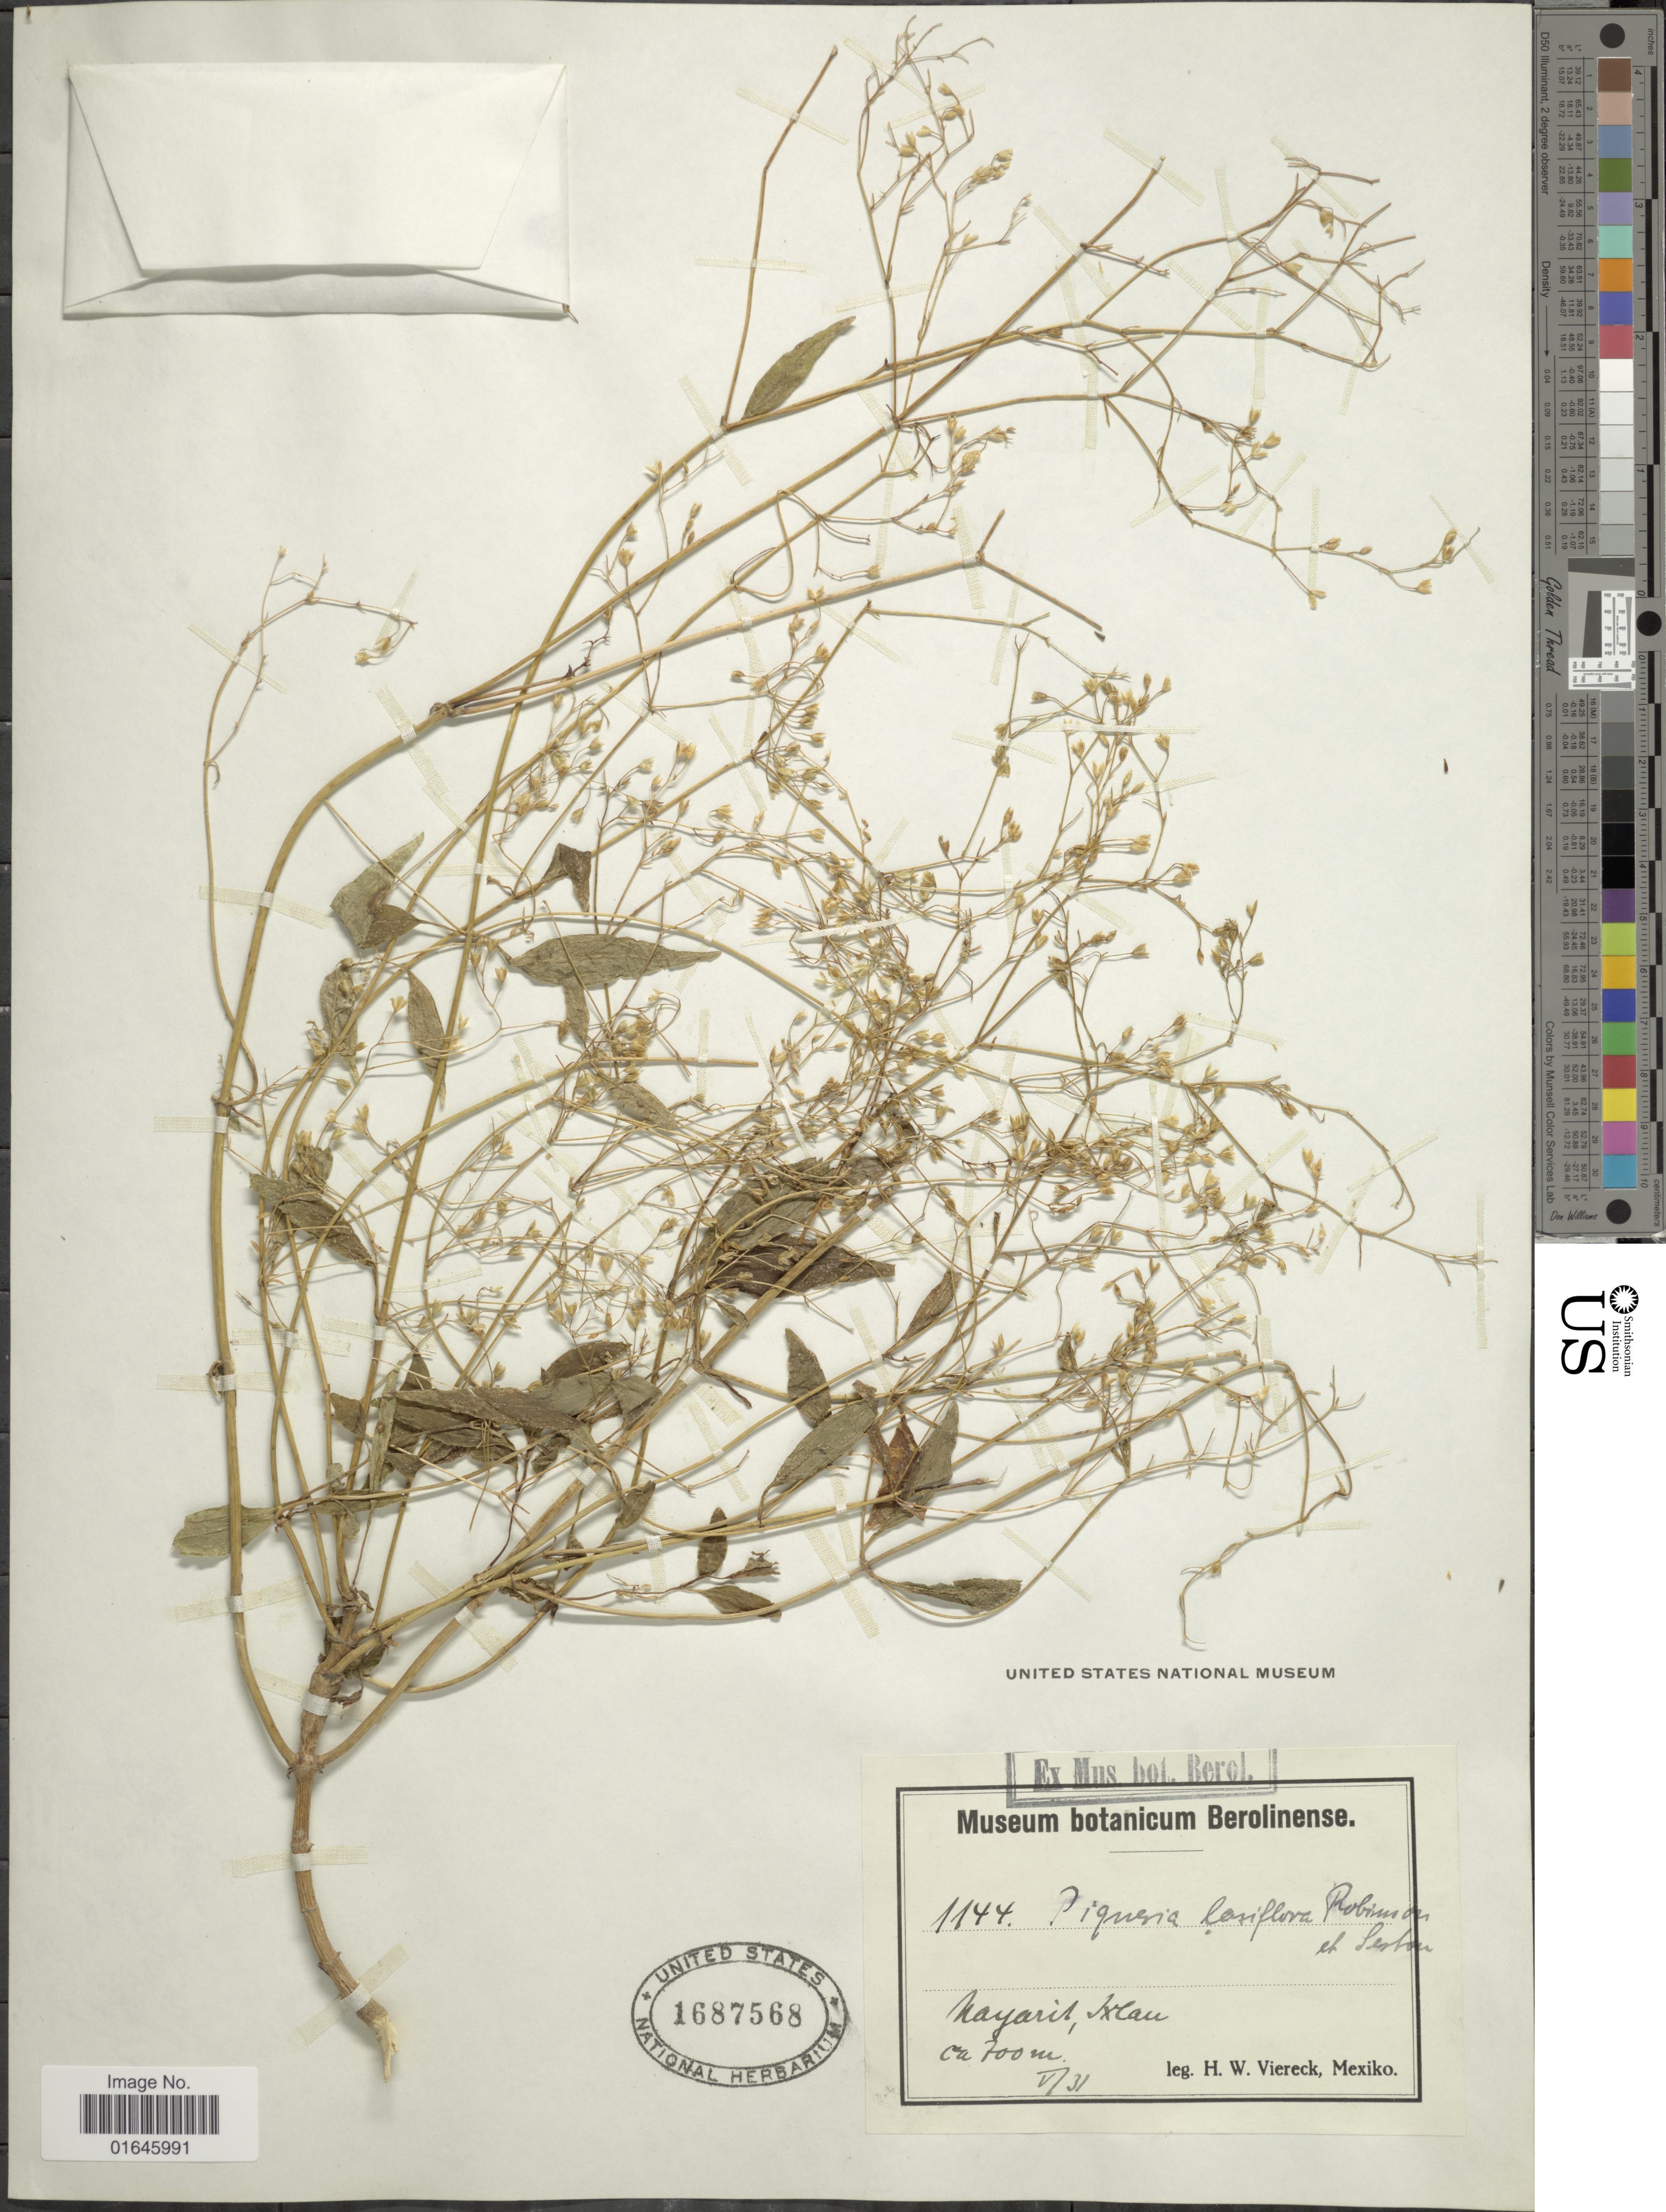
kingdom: Plantae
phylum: Tracheophyta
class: Magnoliopsida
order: Asterales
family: Asteraceae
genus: Piqueria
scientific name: Piqueria laxiflora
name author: B.L. Rob. & Seaton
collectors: H. W. Viereck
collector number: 1144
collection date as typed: Transcribed d/m/y: /1/31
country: Mexico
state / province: Nayarit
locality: Ixlau [interpreted]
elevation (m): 700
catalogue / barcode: US 1687568